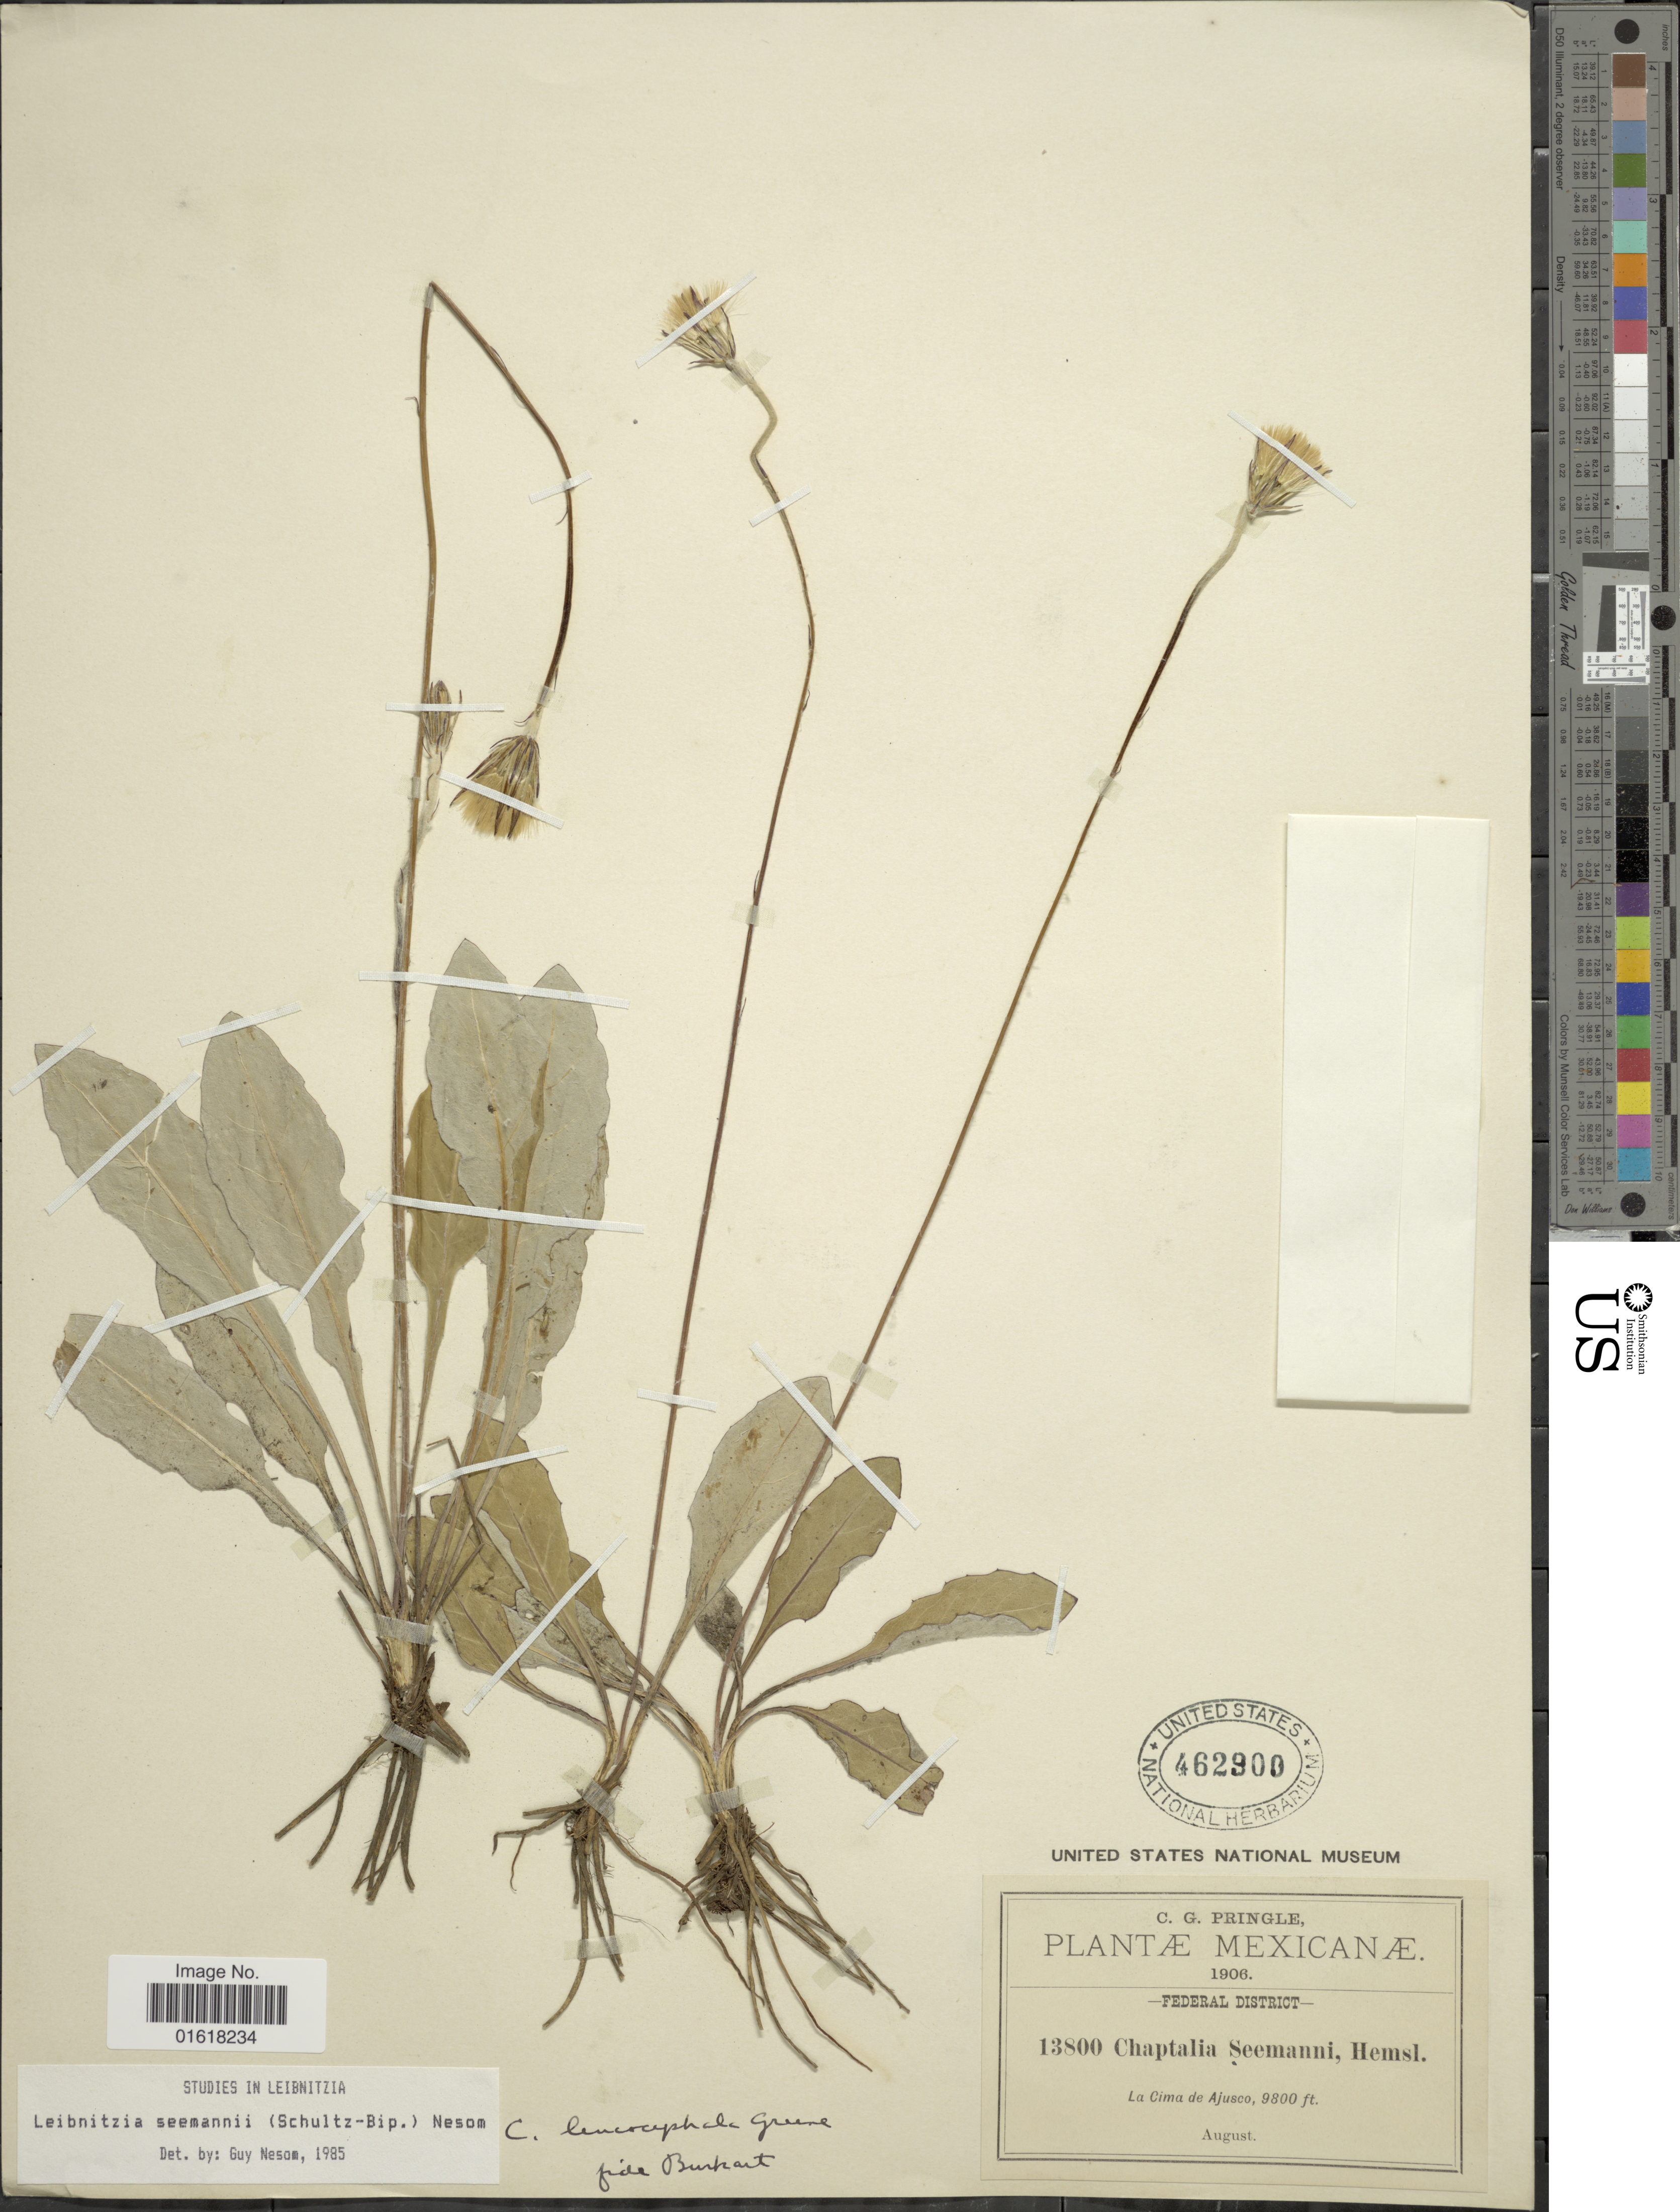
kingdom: Plantae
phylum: Tracheophyta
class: Magnoliopsida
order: Asterales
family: Asteraceae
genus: Leibnitzia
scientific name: Leibnitzia lyrata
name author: (Sch. Bip.) G.L. Nesom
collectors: C. G. Pringle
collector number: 13800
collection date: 1906-08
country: Mexico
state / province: Distrito Federal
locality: La Cima de Ajusco. Federal District.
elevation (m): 2987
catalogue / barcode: US 462900